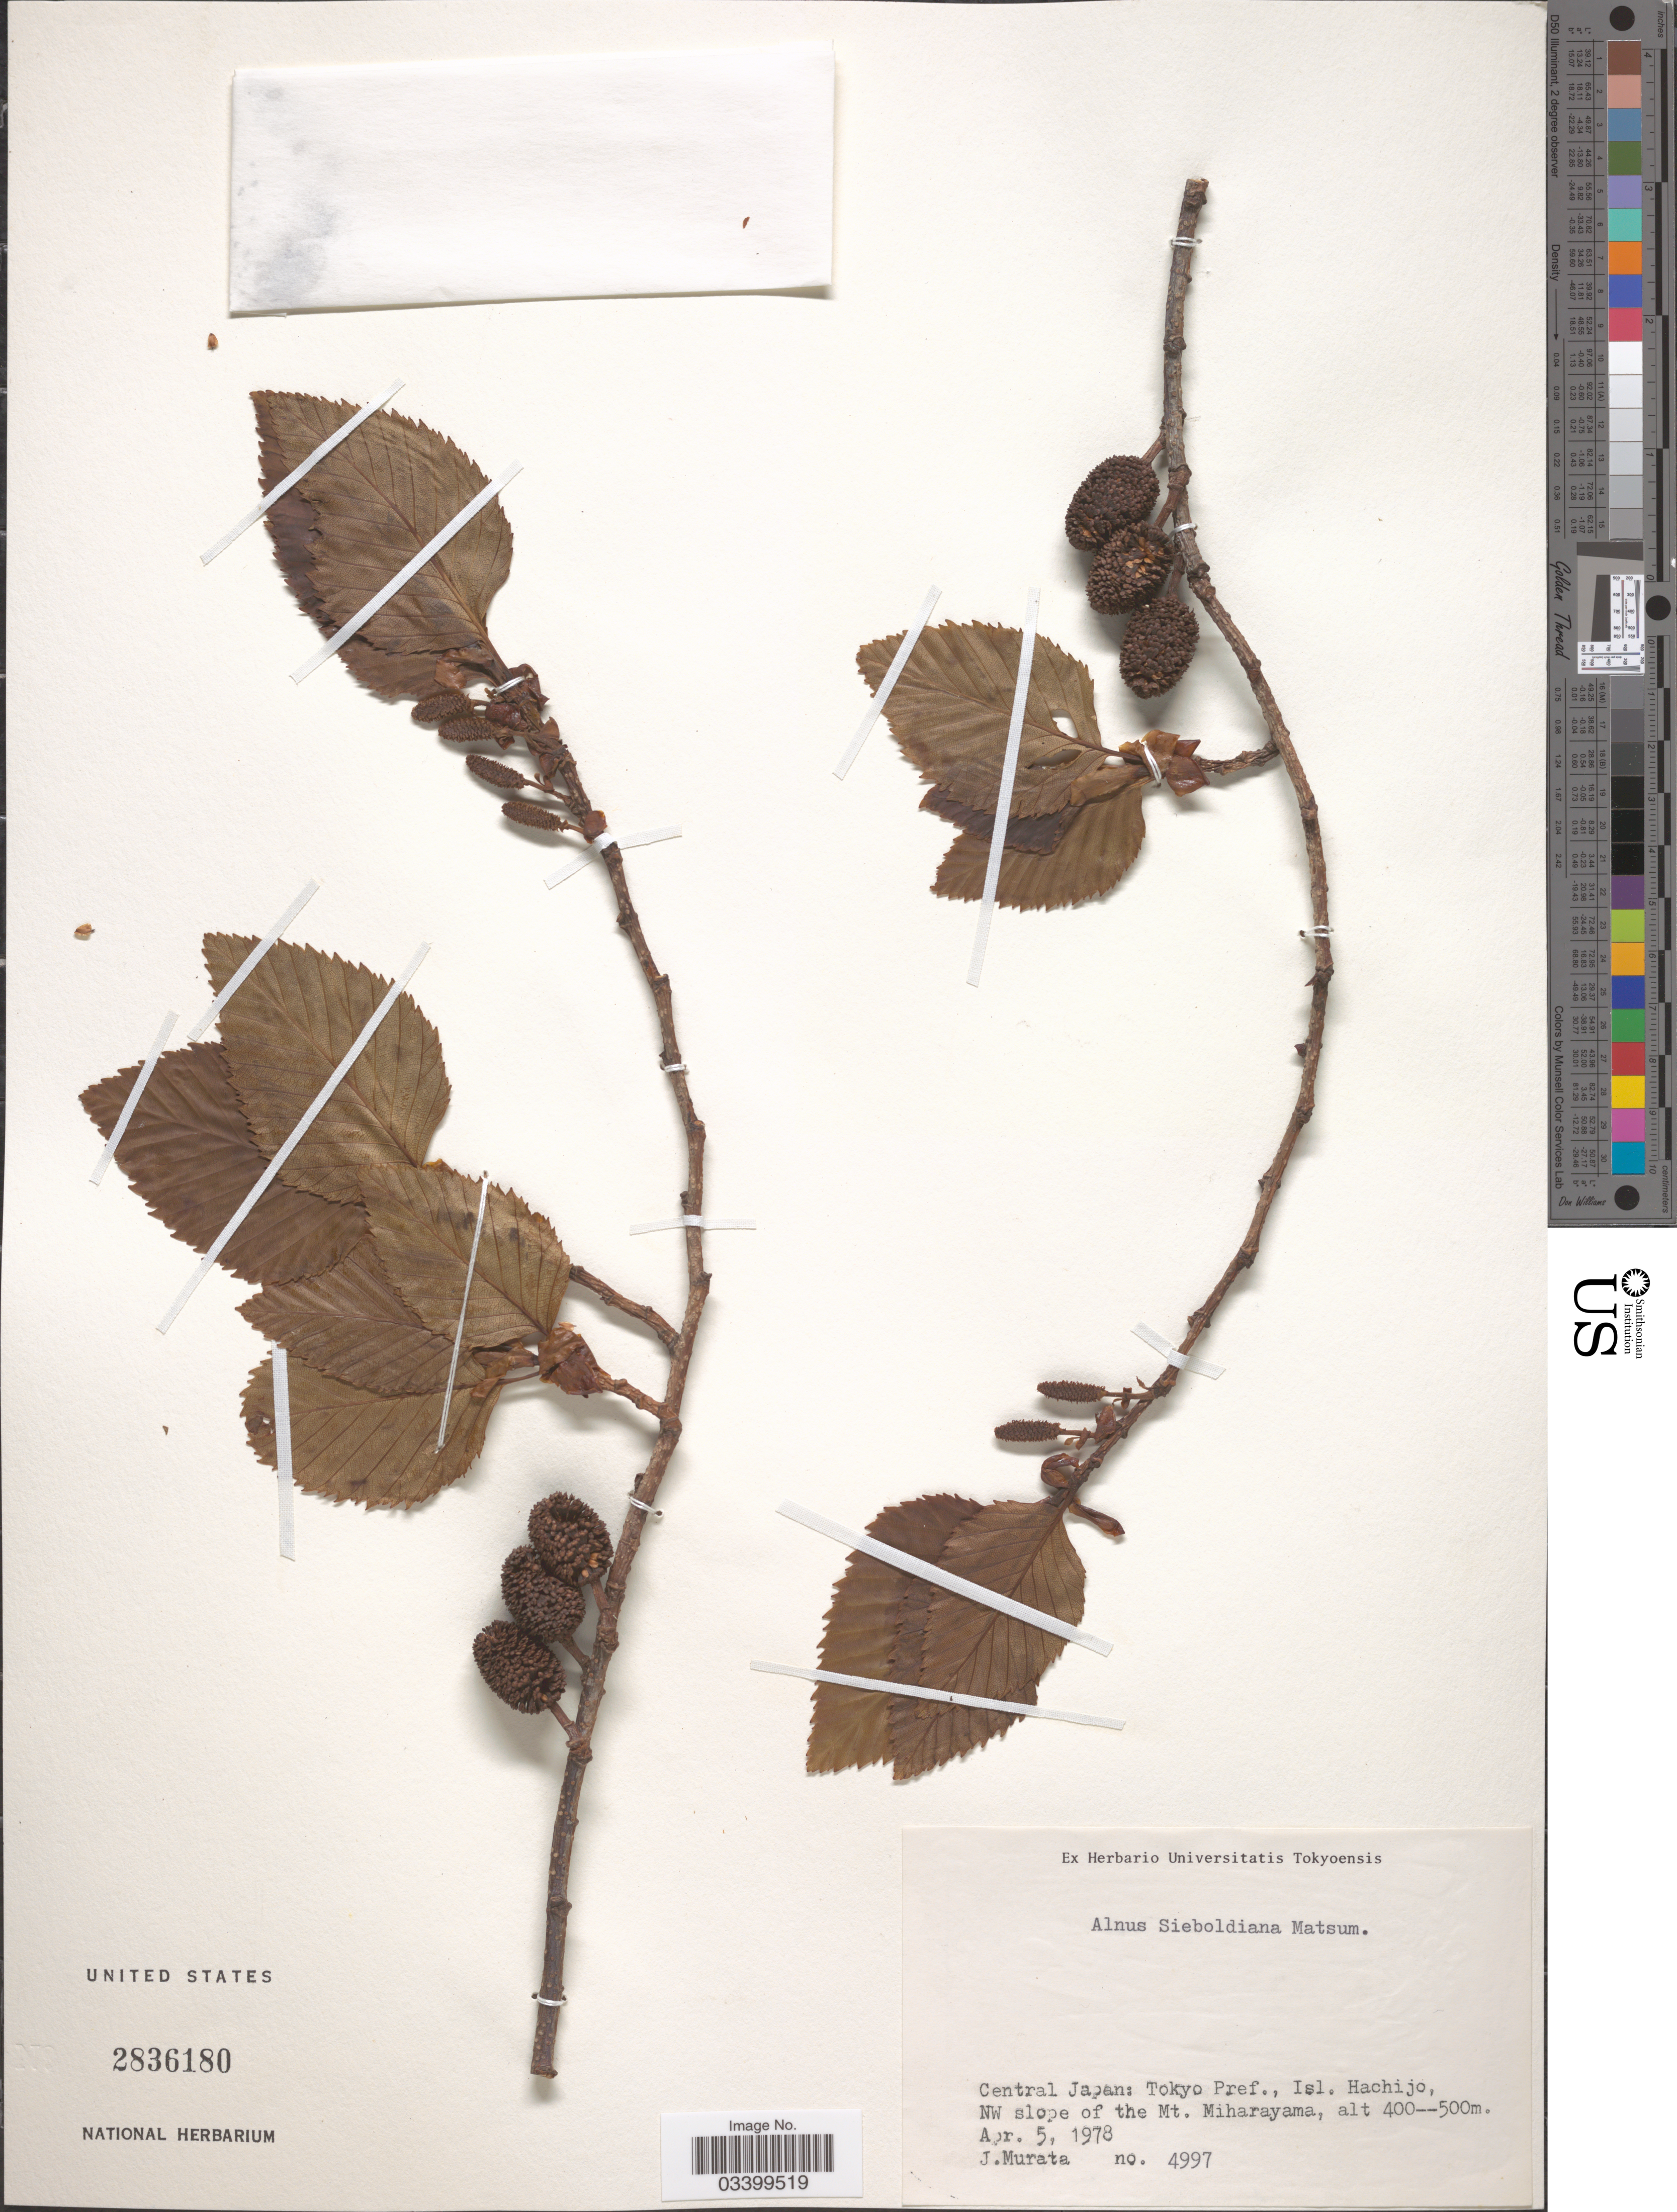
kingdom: Plantae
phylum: Tracheophyta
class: Magnoliopsida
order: Fagales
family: Betulaceae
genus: Alnus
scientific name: Alnus sieboldiana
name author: Matsum.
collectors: J. Murata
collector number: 4997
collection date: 1978-04-05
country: Japan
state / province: Tokyo, Federal City of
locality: Central Japan: Tokyo Pref., Isl. Hachijo, NW slope of the Mt. Miharayama.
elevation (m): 400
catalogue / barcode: US 2836180